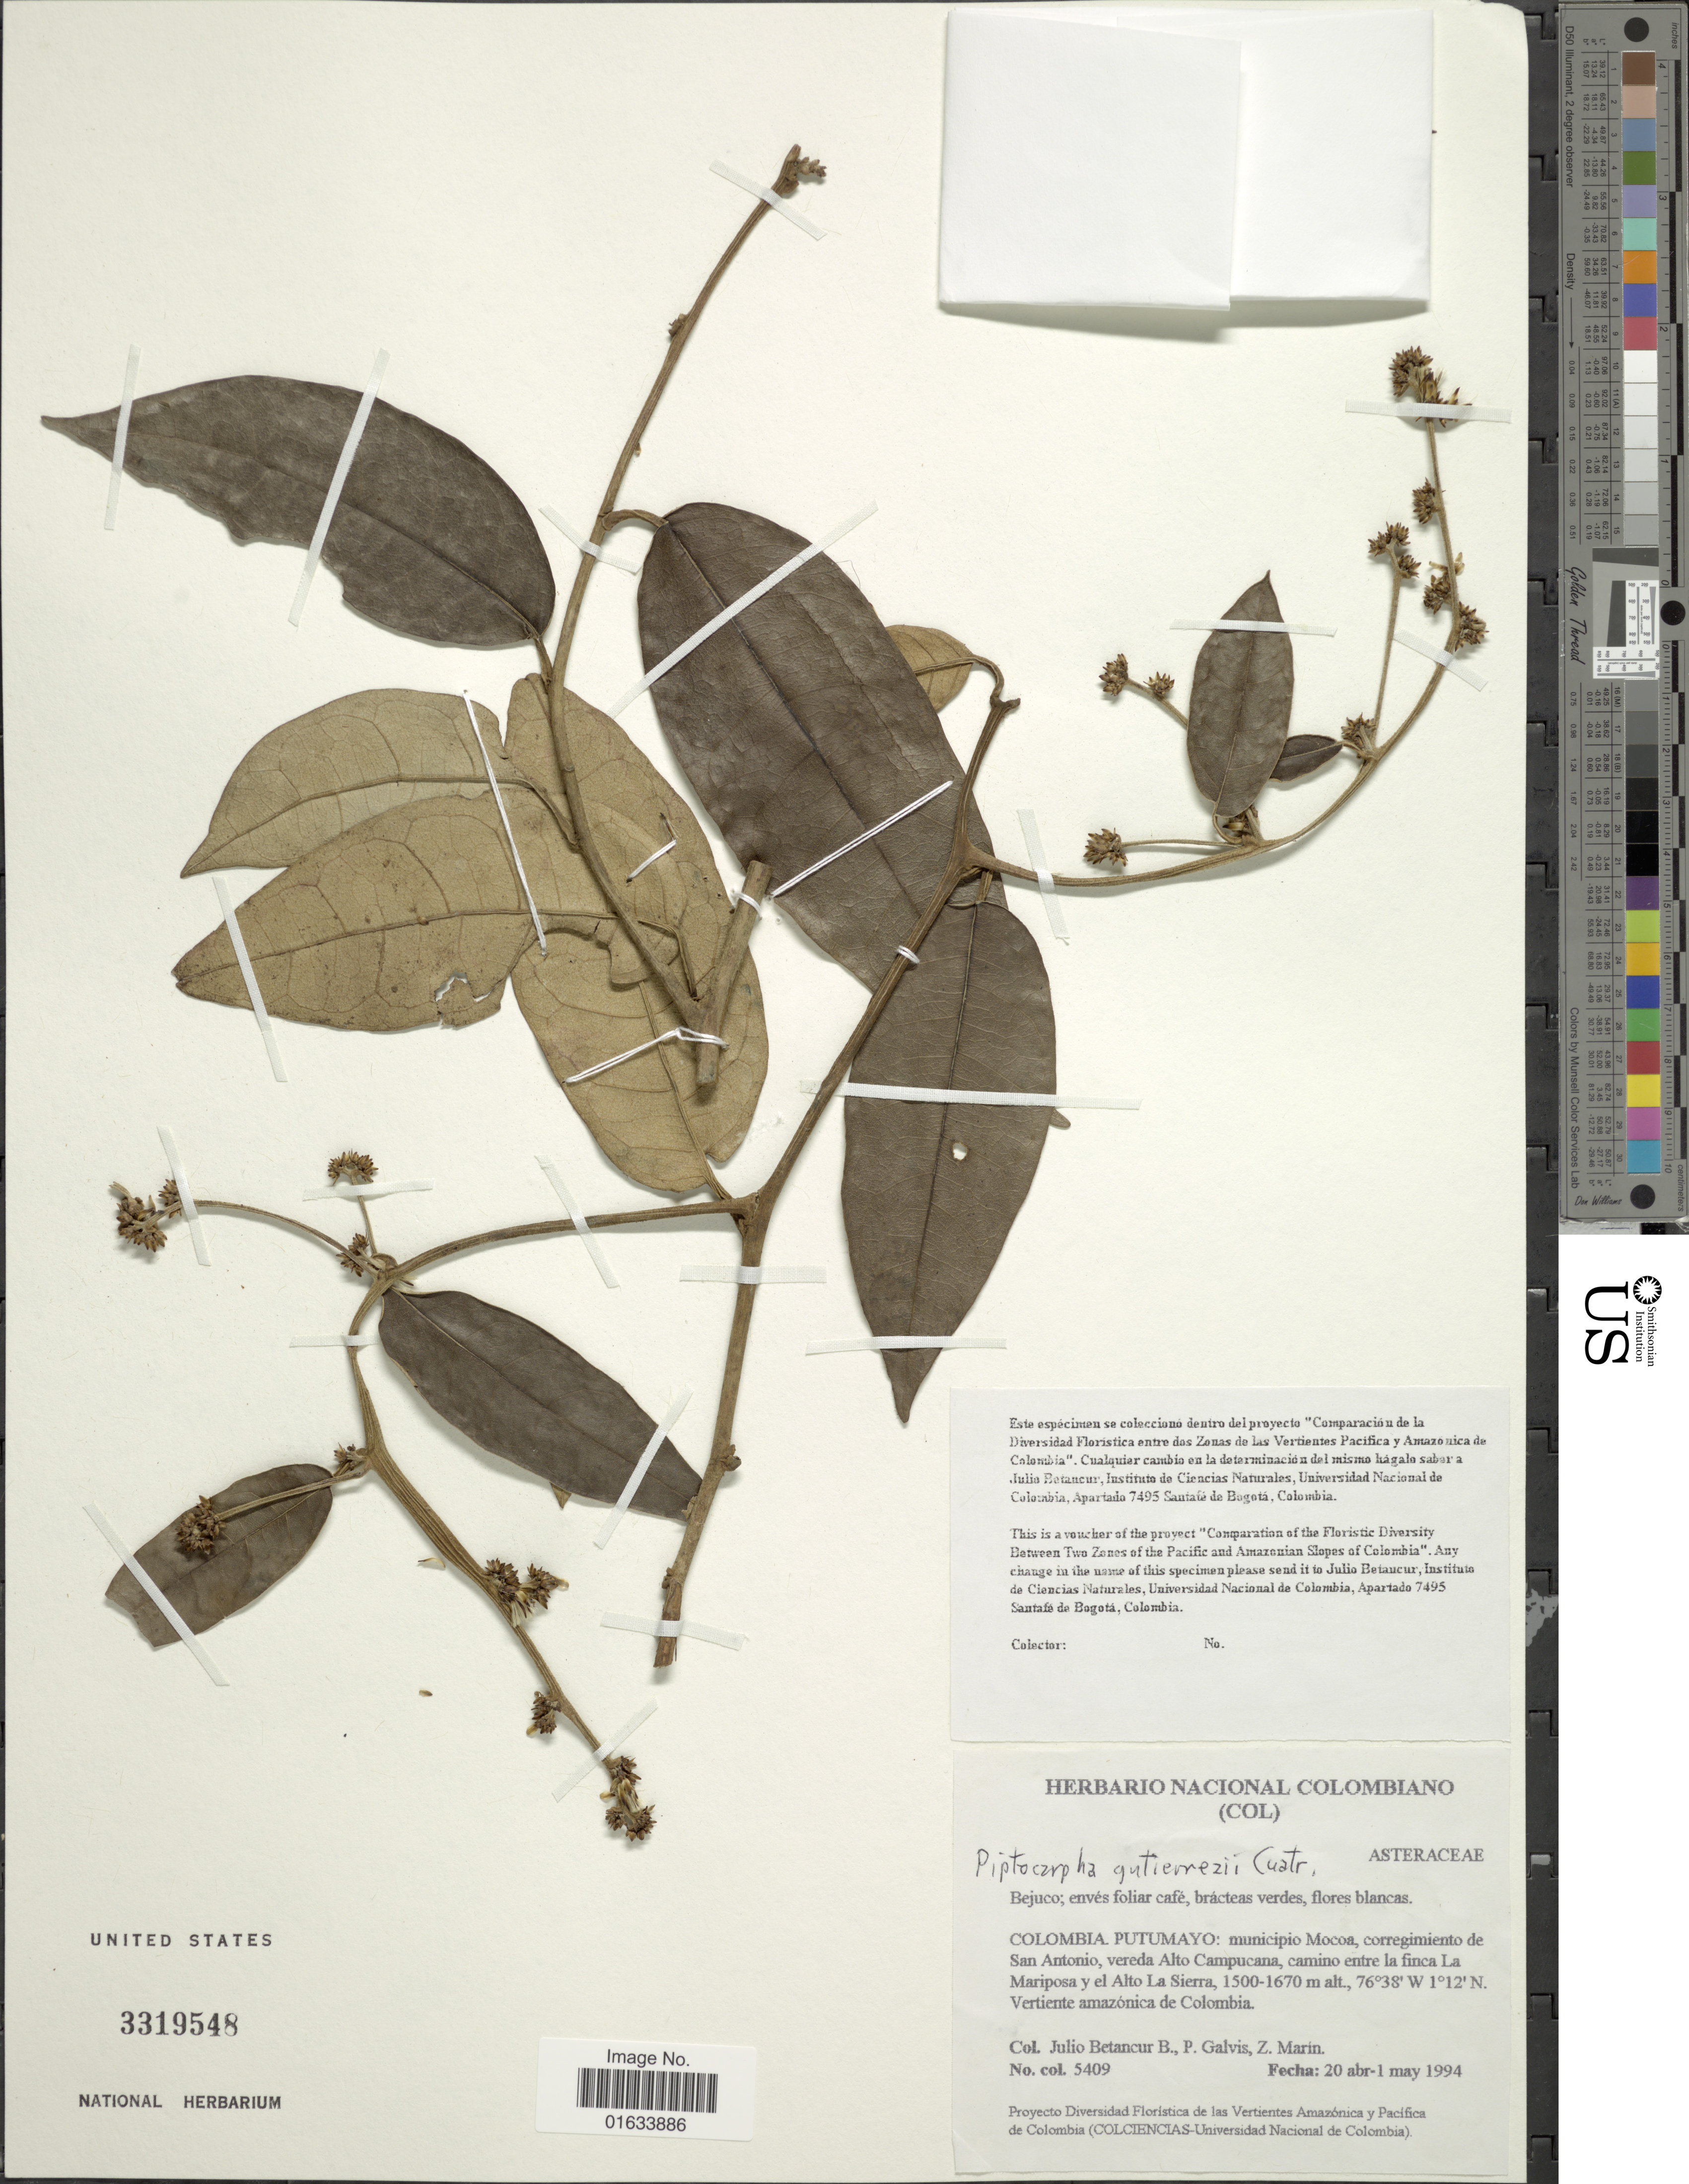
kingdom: Plantae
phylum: Tracheophyta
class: Magnoliopsida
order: Asterales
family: Asteraceae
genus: Piptocarpha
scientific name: Piptocarpha gutierrezii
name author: Cuatrec.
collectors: J. Betancur-B., P. Galvis & Z. Marin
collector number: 5409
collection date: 1994-04-20/1994-05-01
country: Colombia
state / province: Putumayo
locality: Colombia. Putumayo: municipio Mocoa, corregimiento de Sn Antonio, vereda Alto Campucana, camino entre la finca La Mariposa y el Alto La Sierra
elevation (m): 1500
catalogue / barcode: US 3319548